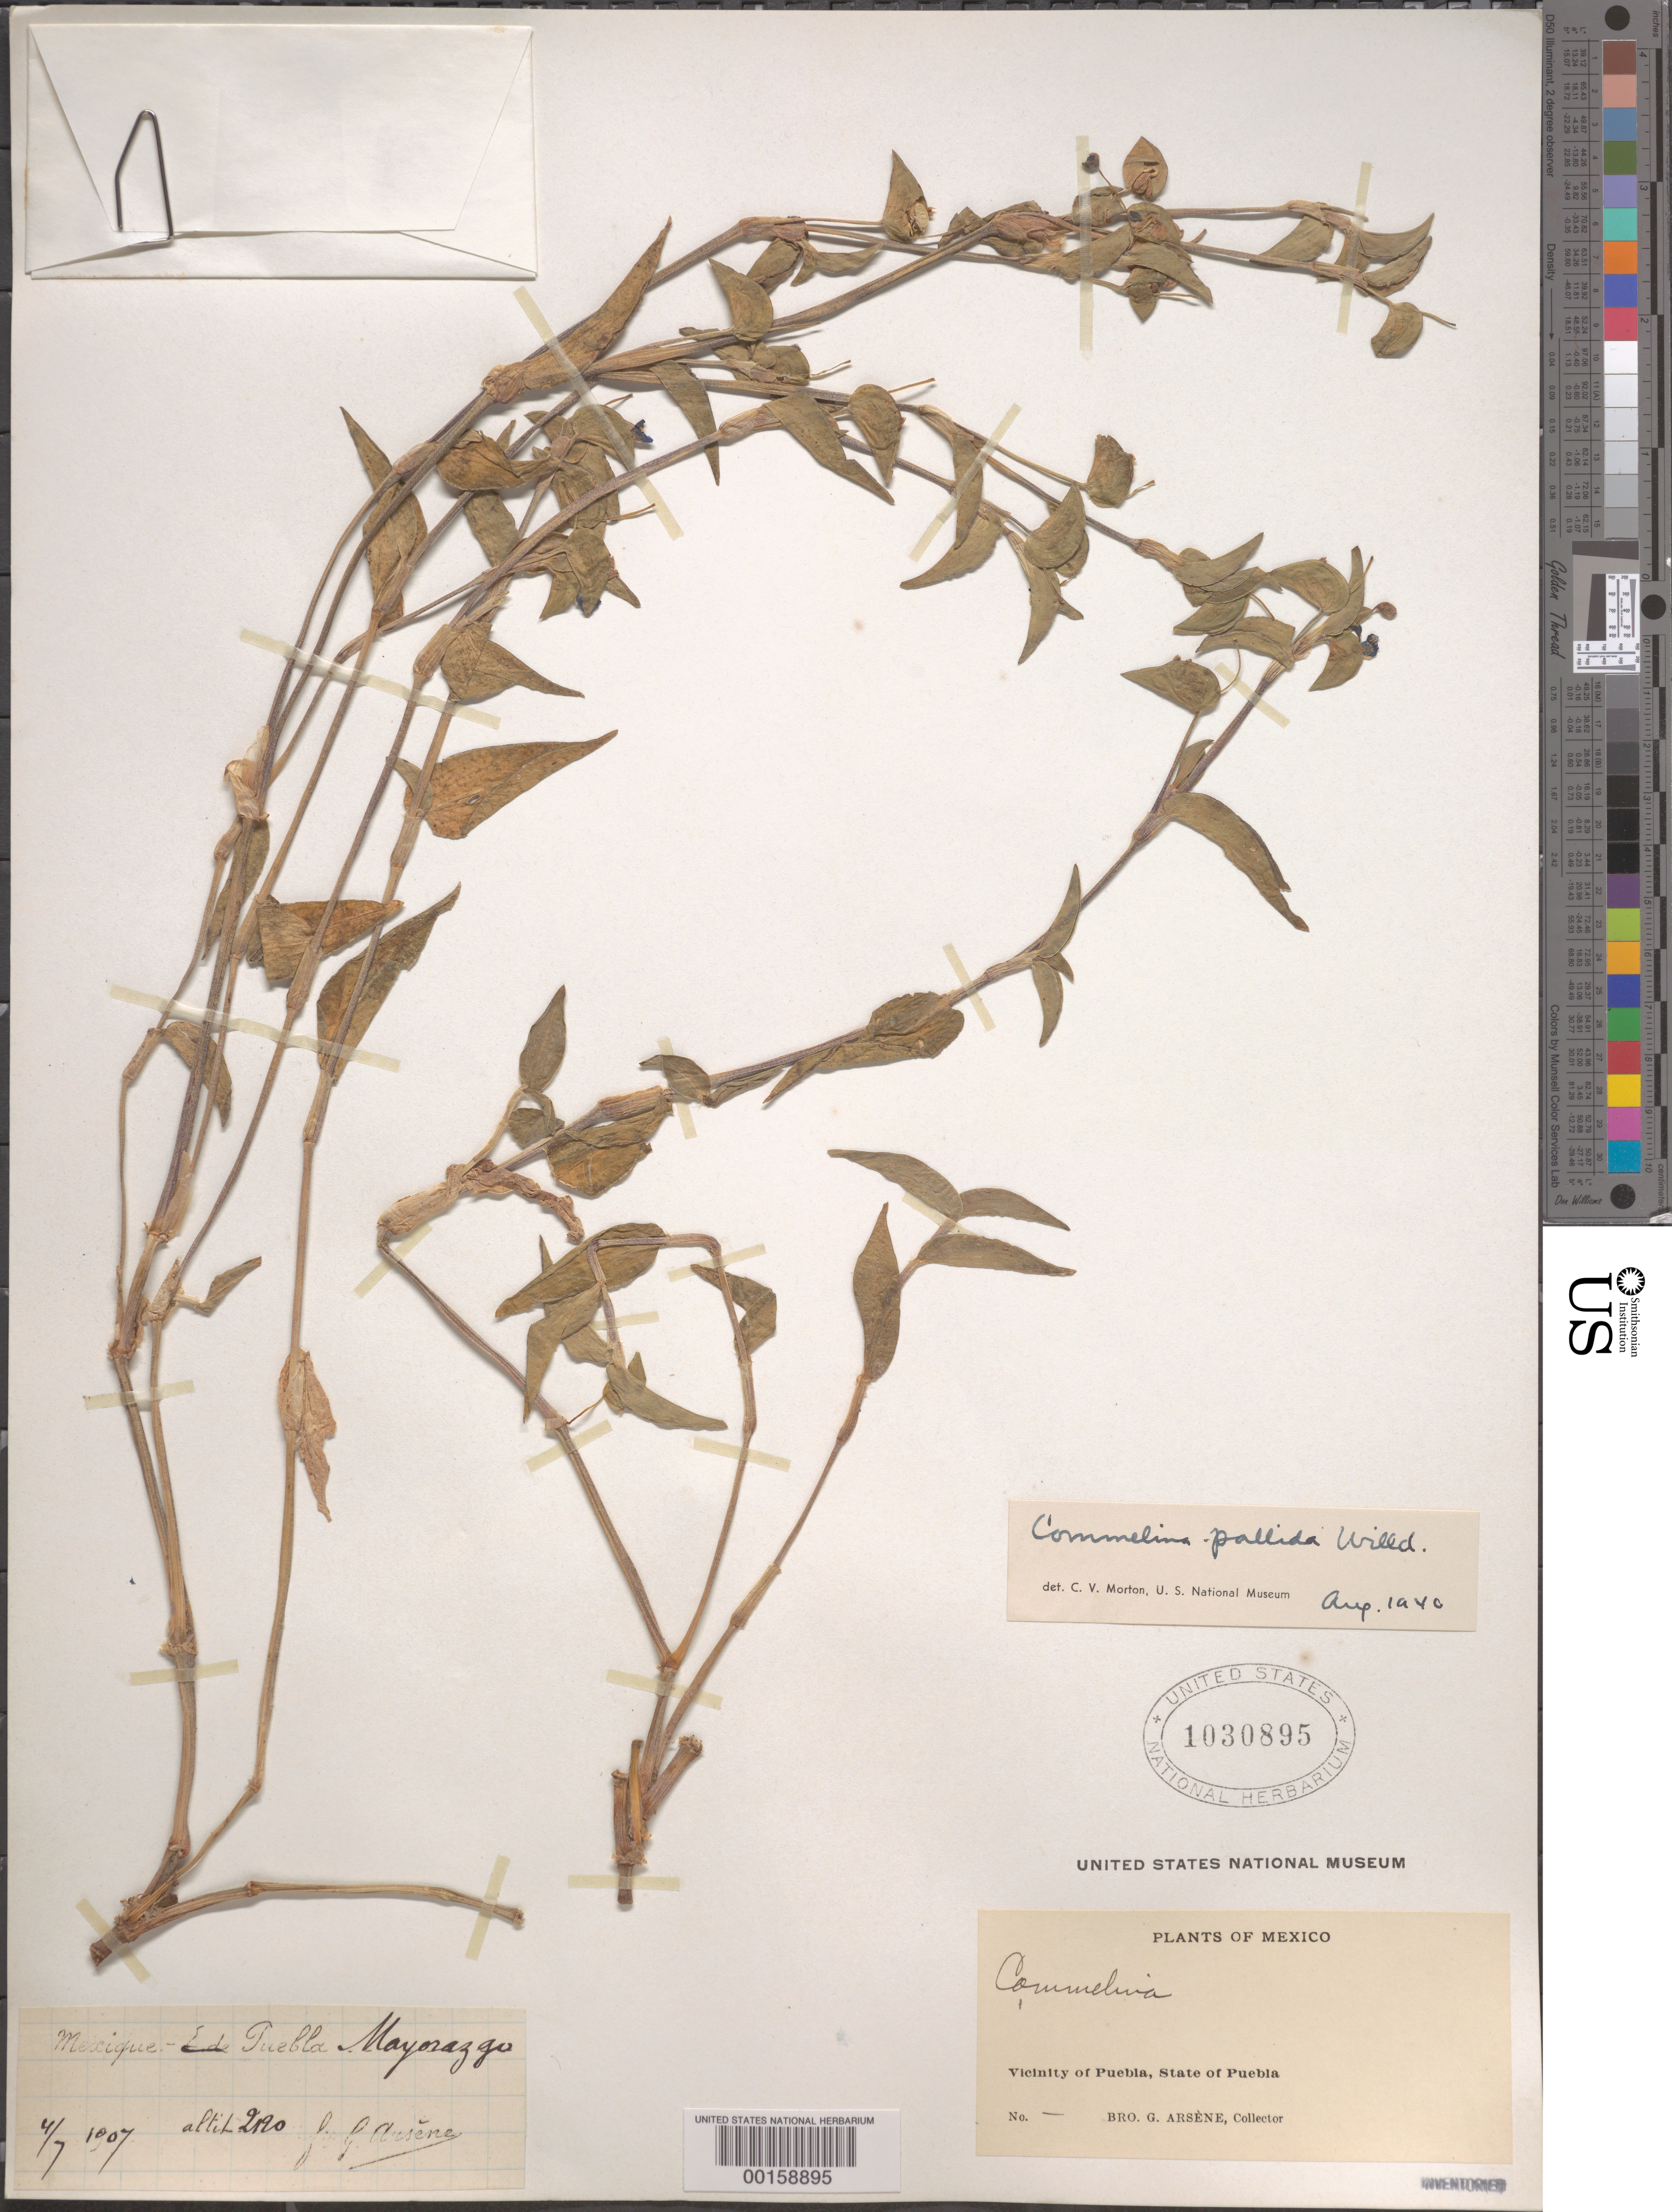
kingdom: Plantae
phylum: Tracheophyta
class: Liliopsida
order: Commelinales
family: Commelinaceae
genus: Commelina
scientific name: Commelina pallida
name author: Willd.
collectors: Bro. G. Arsène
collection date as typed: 04 Jul 1907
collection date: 1907-07-04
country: Mexico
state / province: Puebla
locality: Mayorazgo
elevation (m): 2120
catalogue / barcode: US 1030895